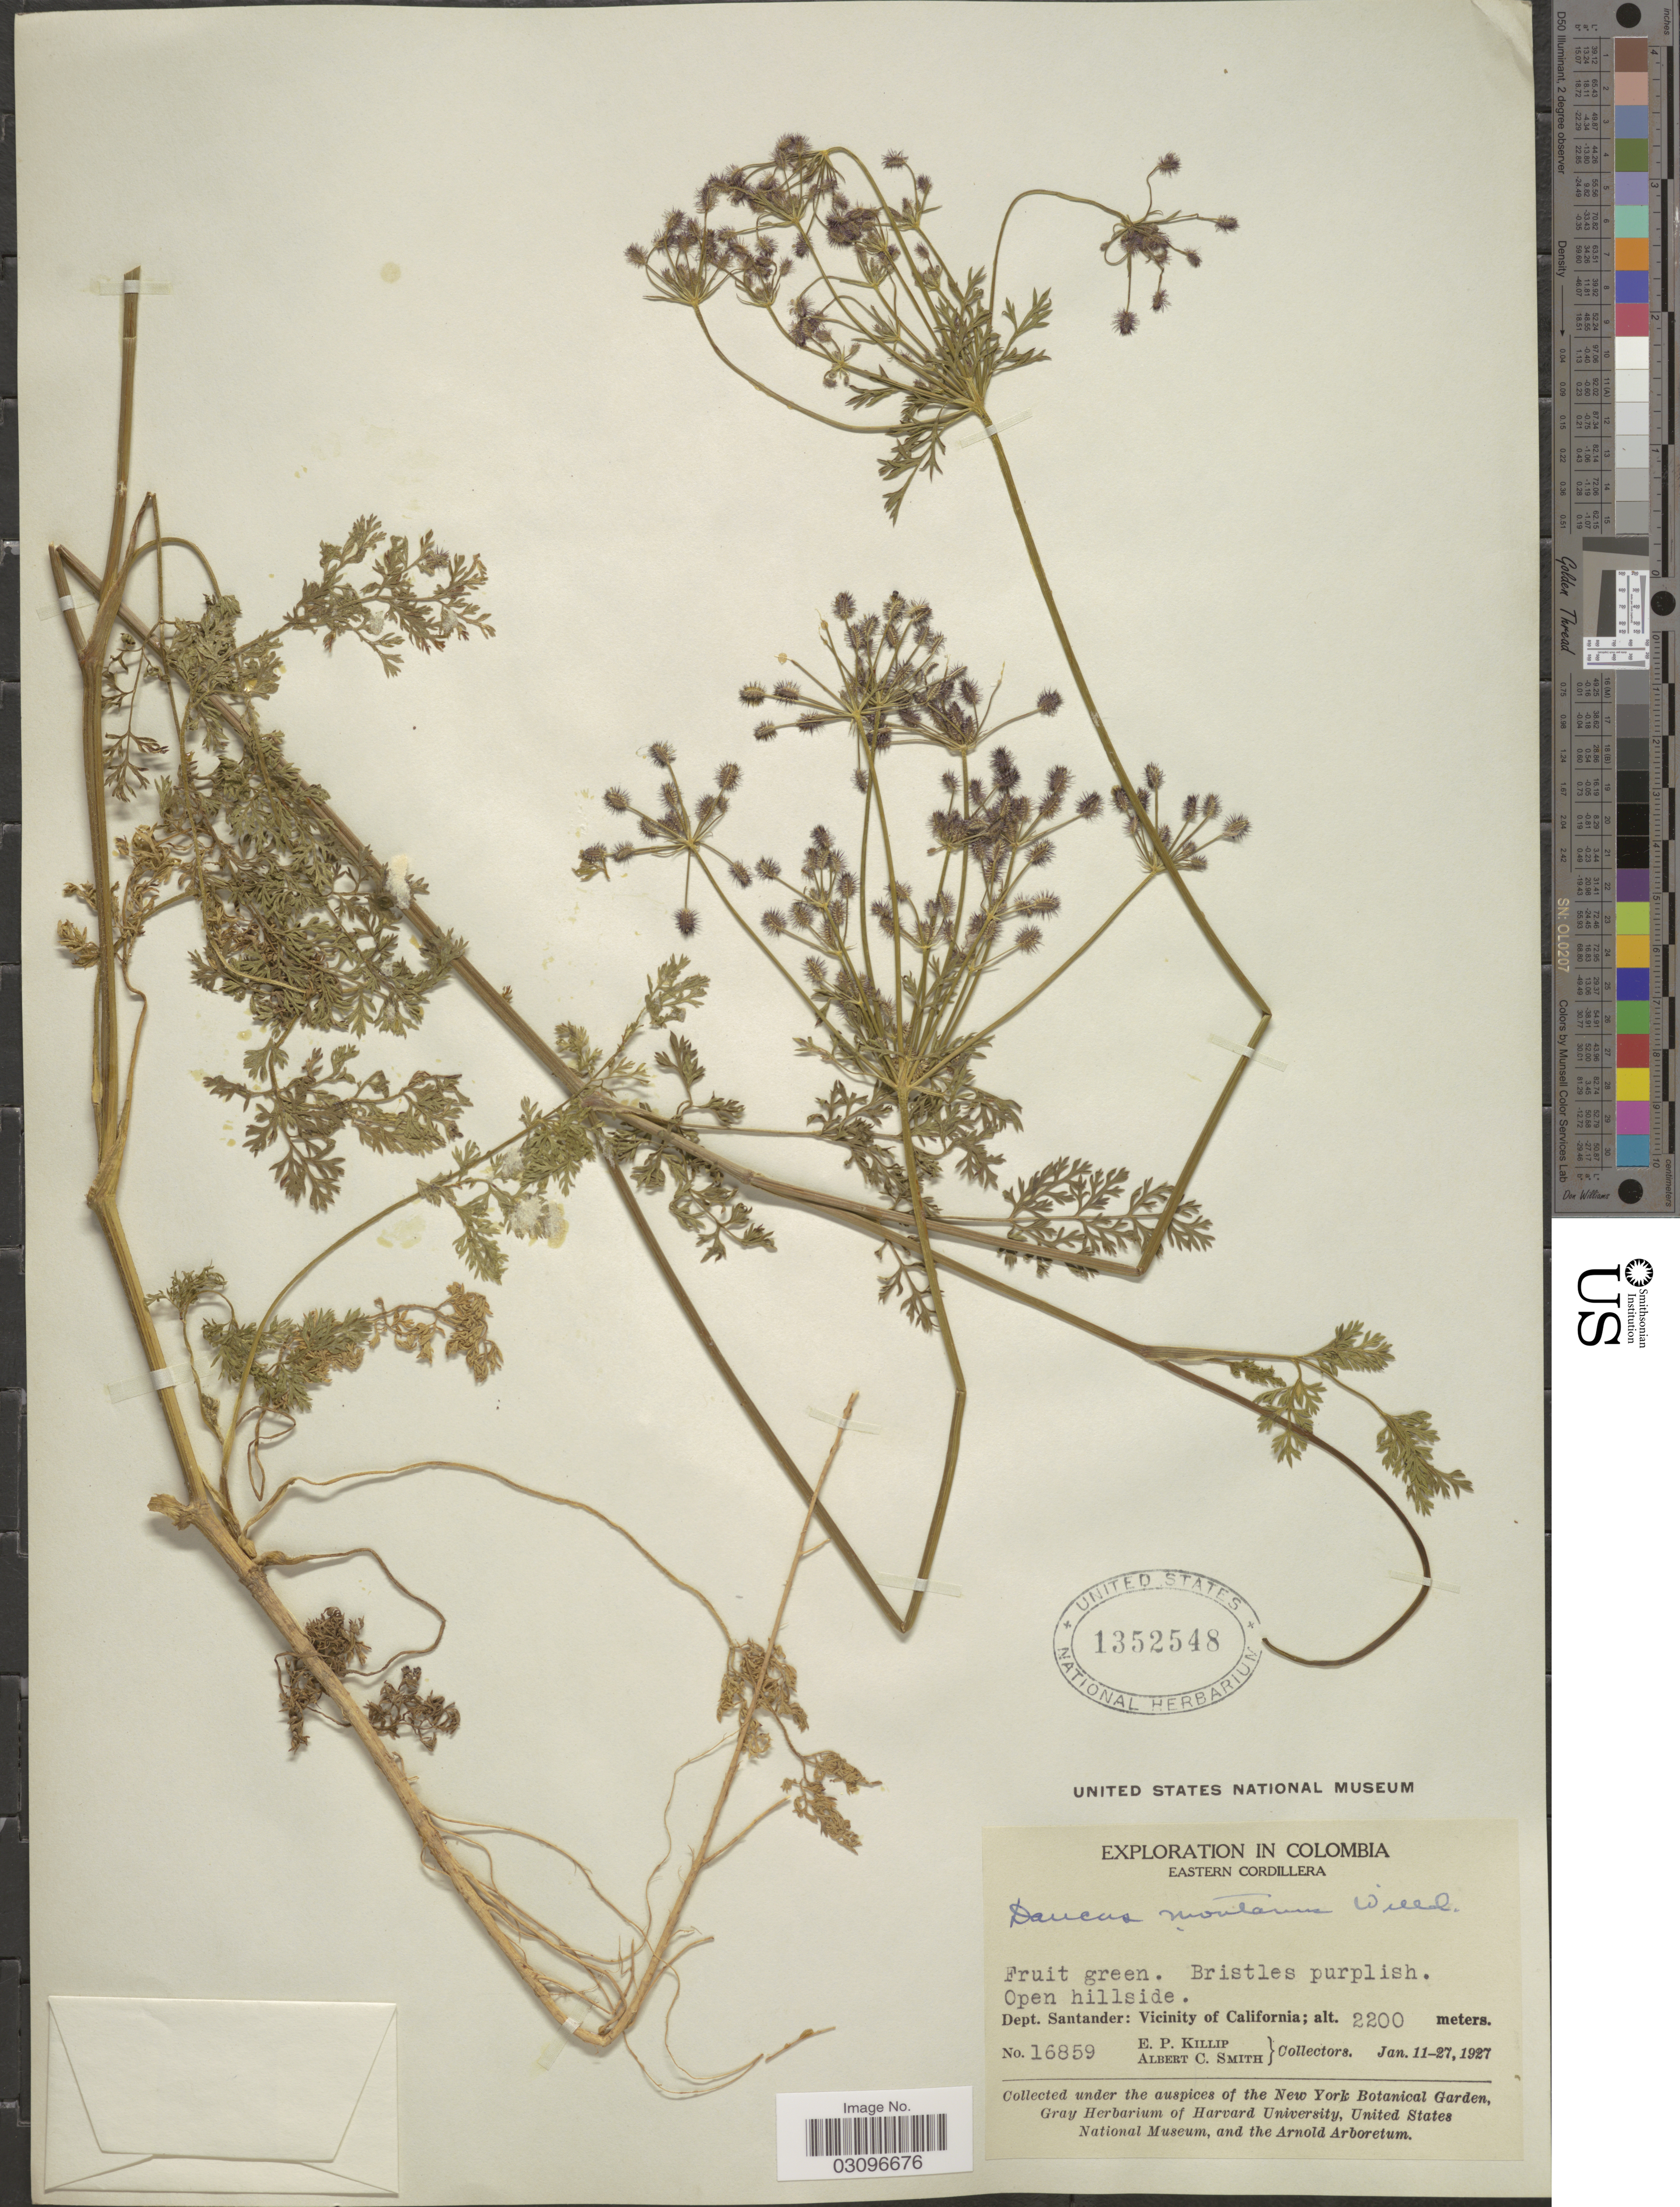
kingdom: Plantae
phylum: Tracheophyta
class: Magnoliopsida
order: Apiales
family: Apiaceae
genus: Daucus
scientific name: Daucus montanus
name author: Humb. & Bonpl. ex Spreng.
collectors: E. P. Killip & A. C. Smith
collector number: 16859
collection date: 1927-01-11/1927-01-27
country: Colombia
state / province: Santander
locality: Eastern Cordillera. Dept. Santander: Vicinity of California.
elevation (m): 2200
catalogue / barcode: US 1352548